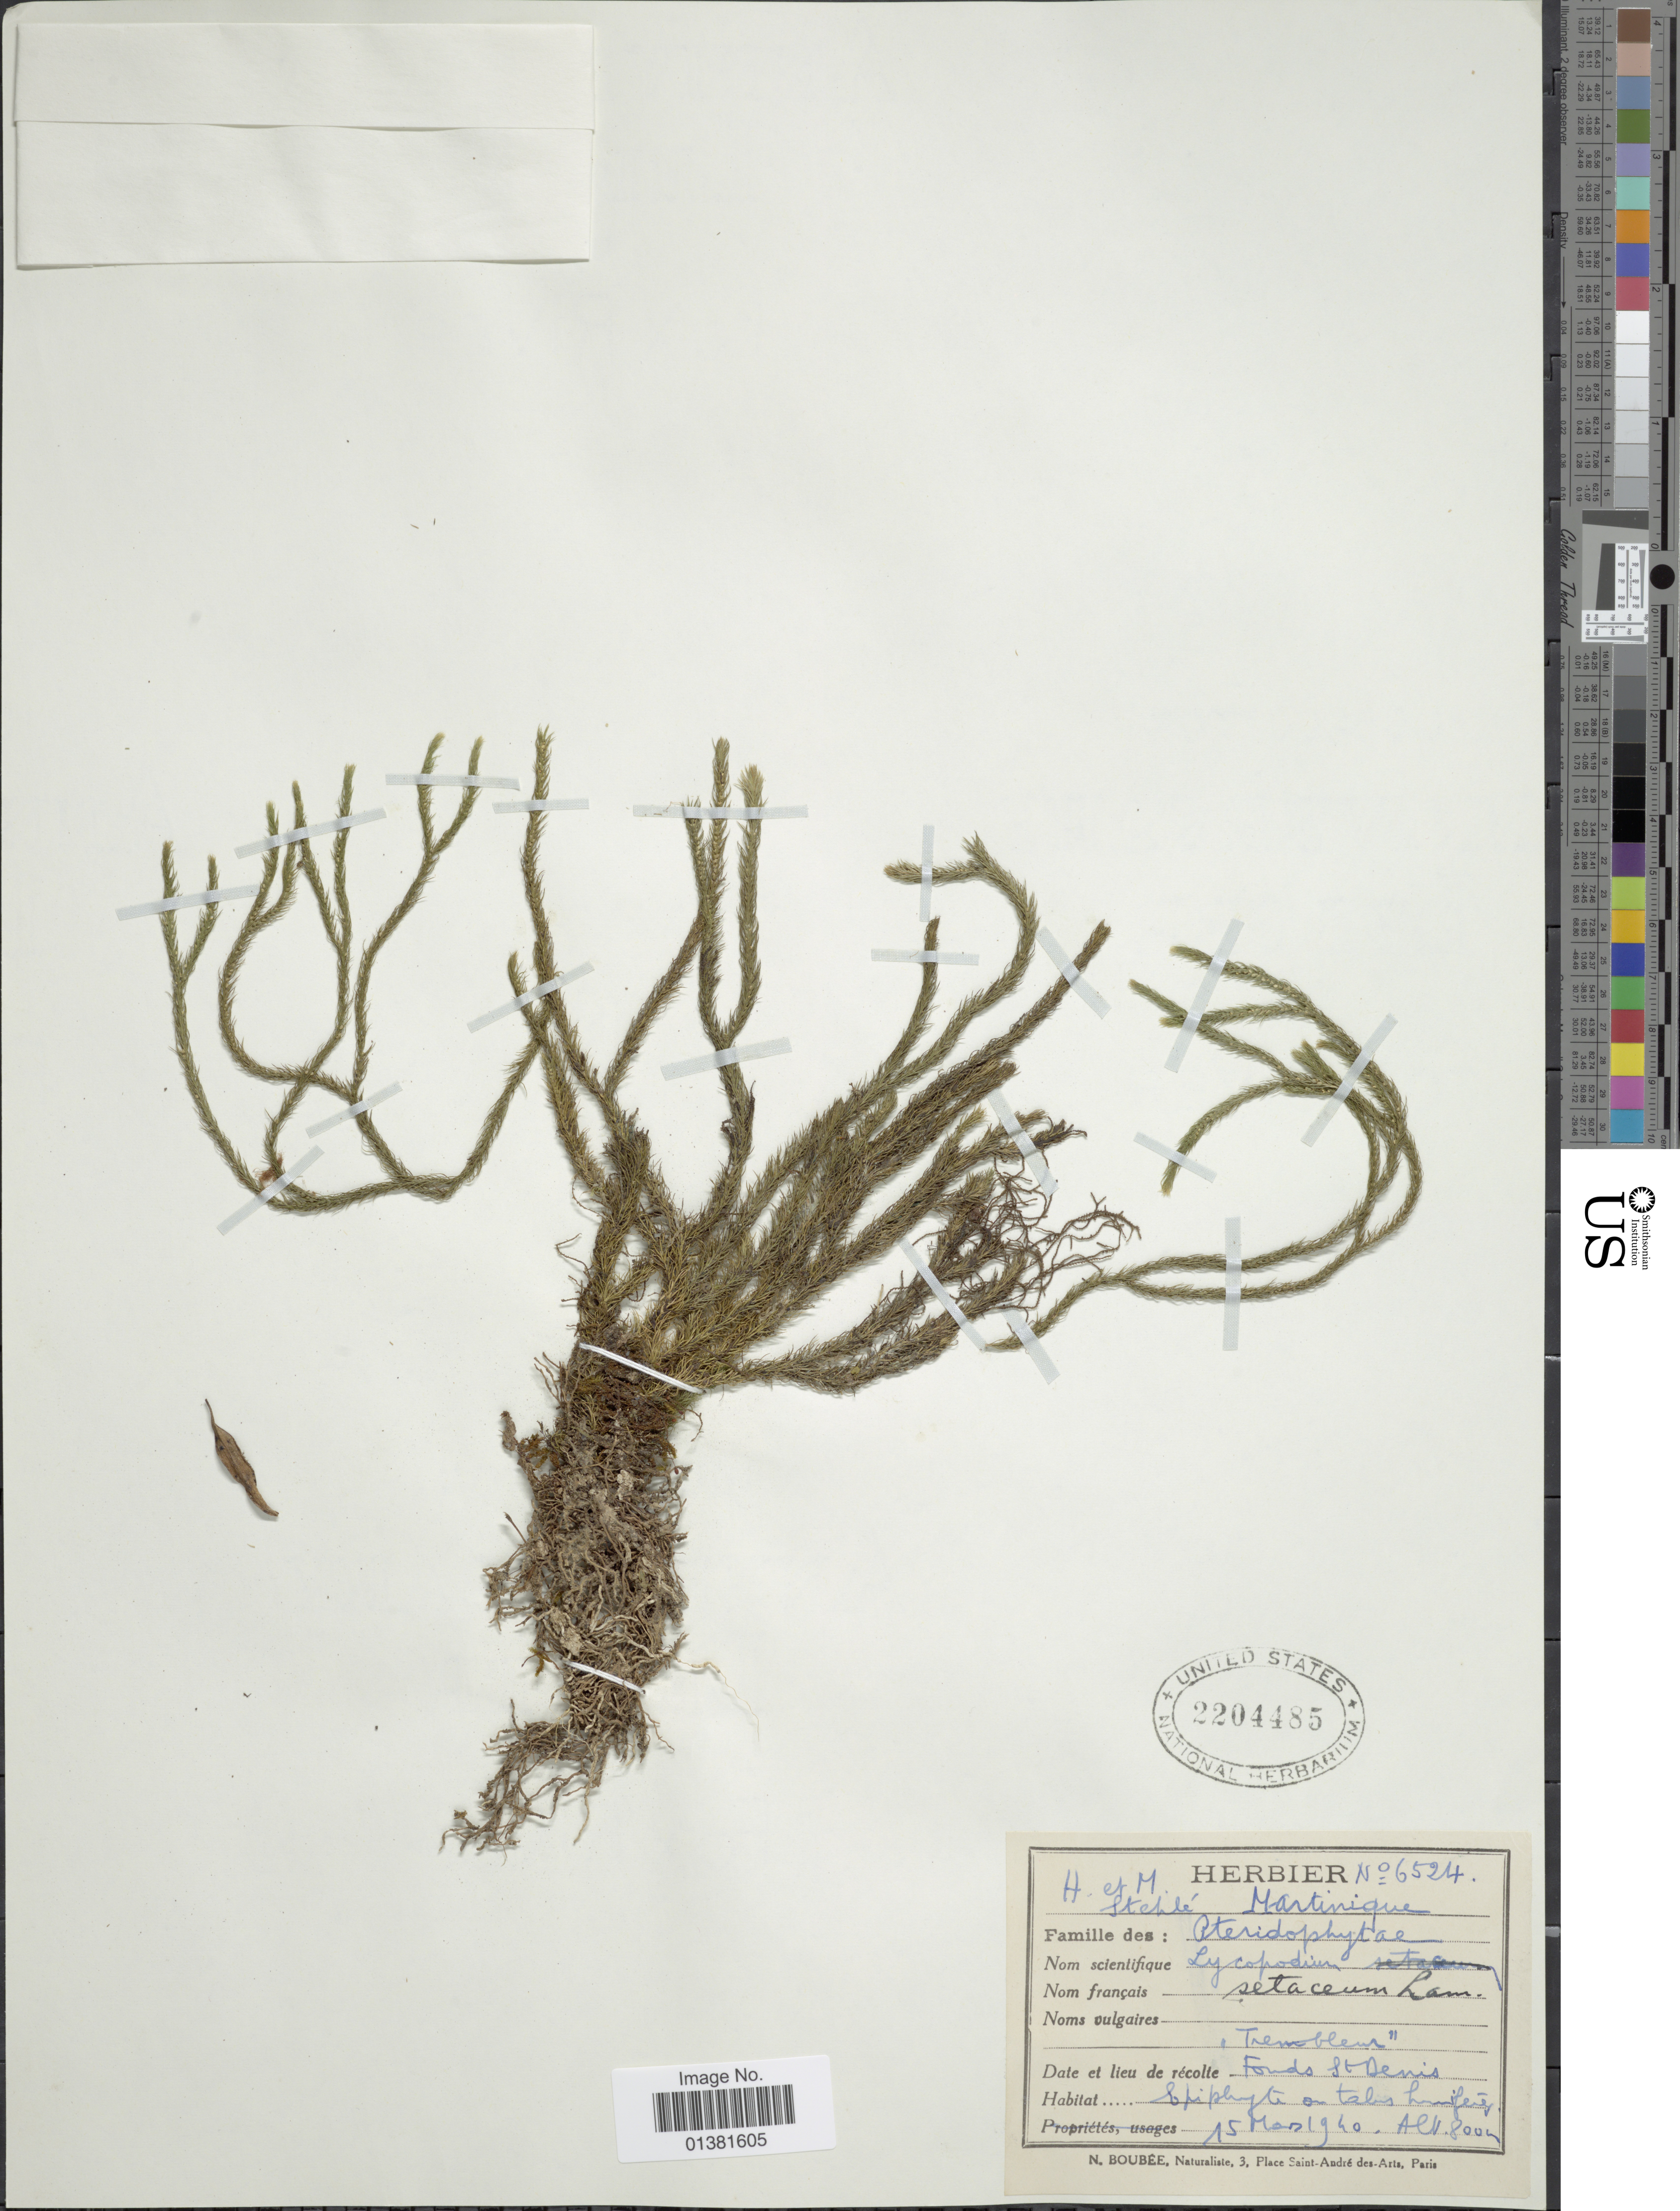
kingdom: Plantae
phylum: Tracheophyta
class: Lycopodiopsida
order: Lycopodiales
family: Lycopodiaceae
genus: Phlegmariurus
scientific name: Phlegmariurus filiformis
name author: (Sw.) W.H. Wagner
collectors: H. Stehlé & M. Stehlé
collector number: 6524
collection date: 1940-03-15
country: Martinique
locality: Fonds St Denis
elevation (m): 800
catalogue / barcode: US 2204485